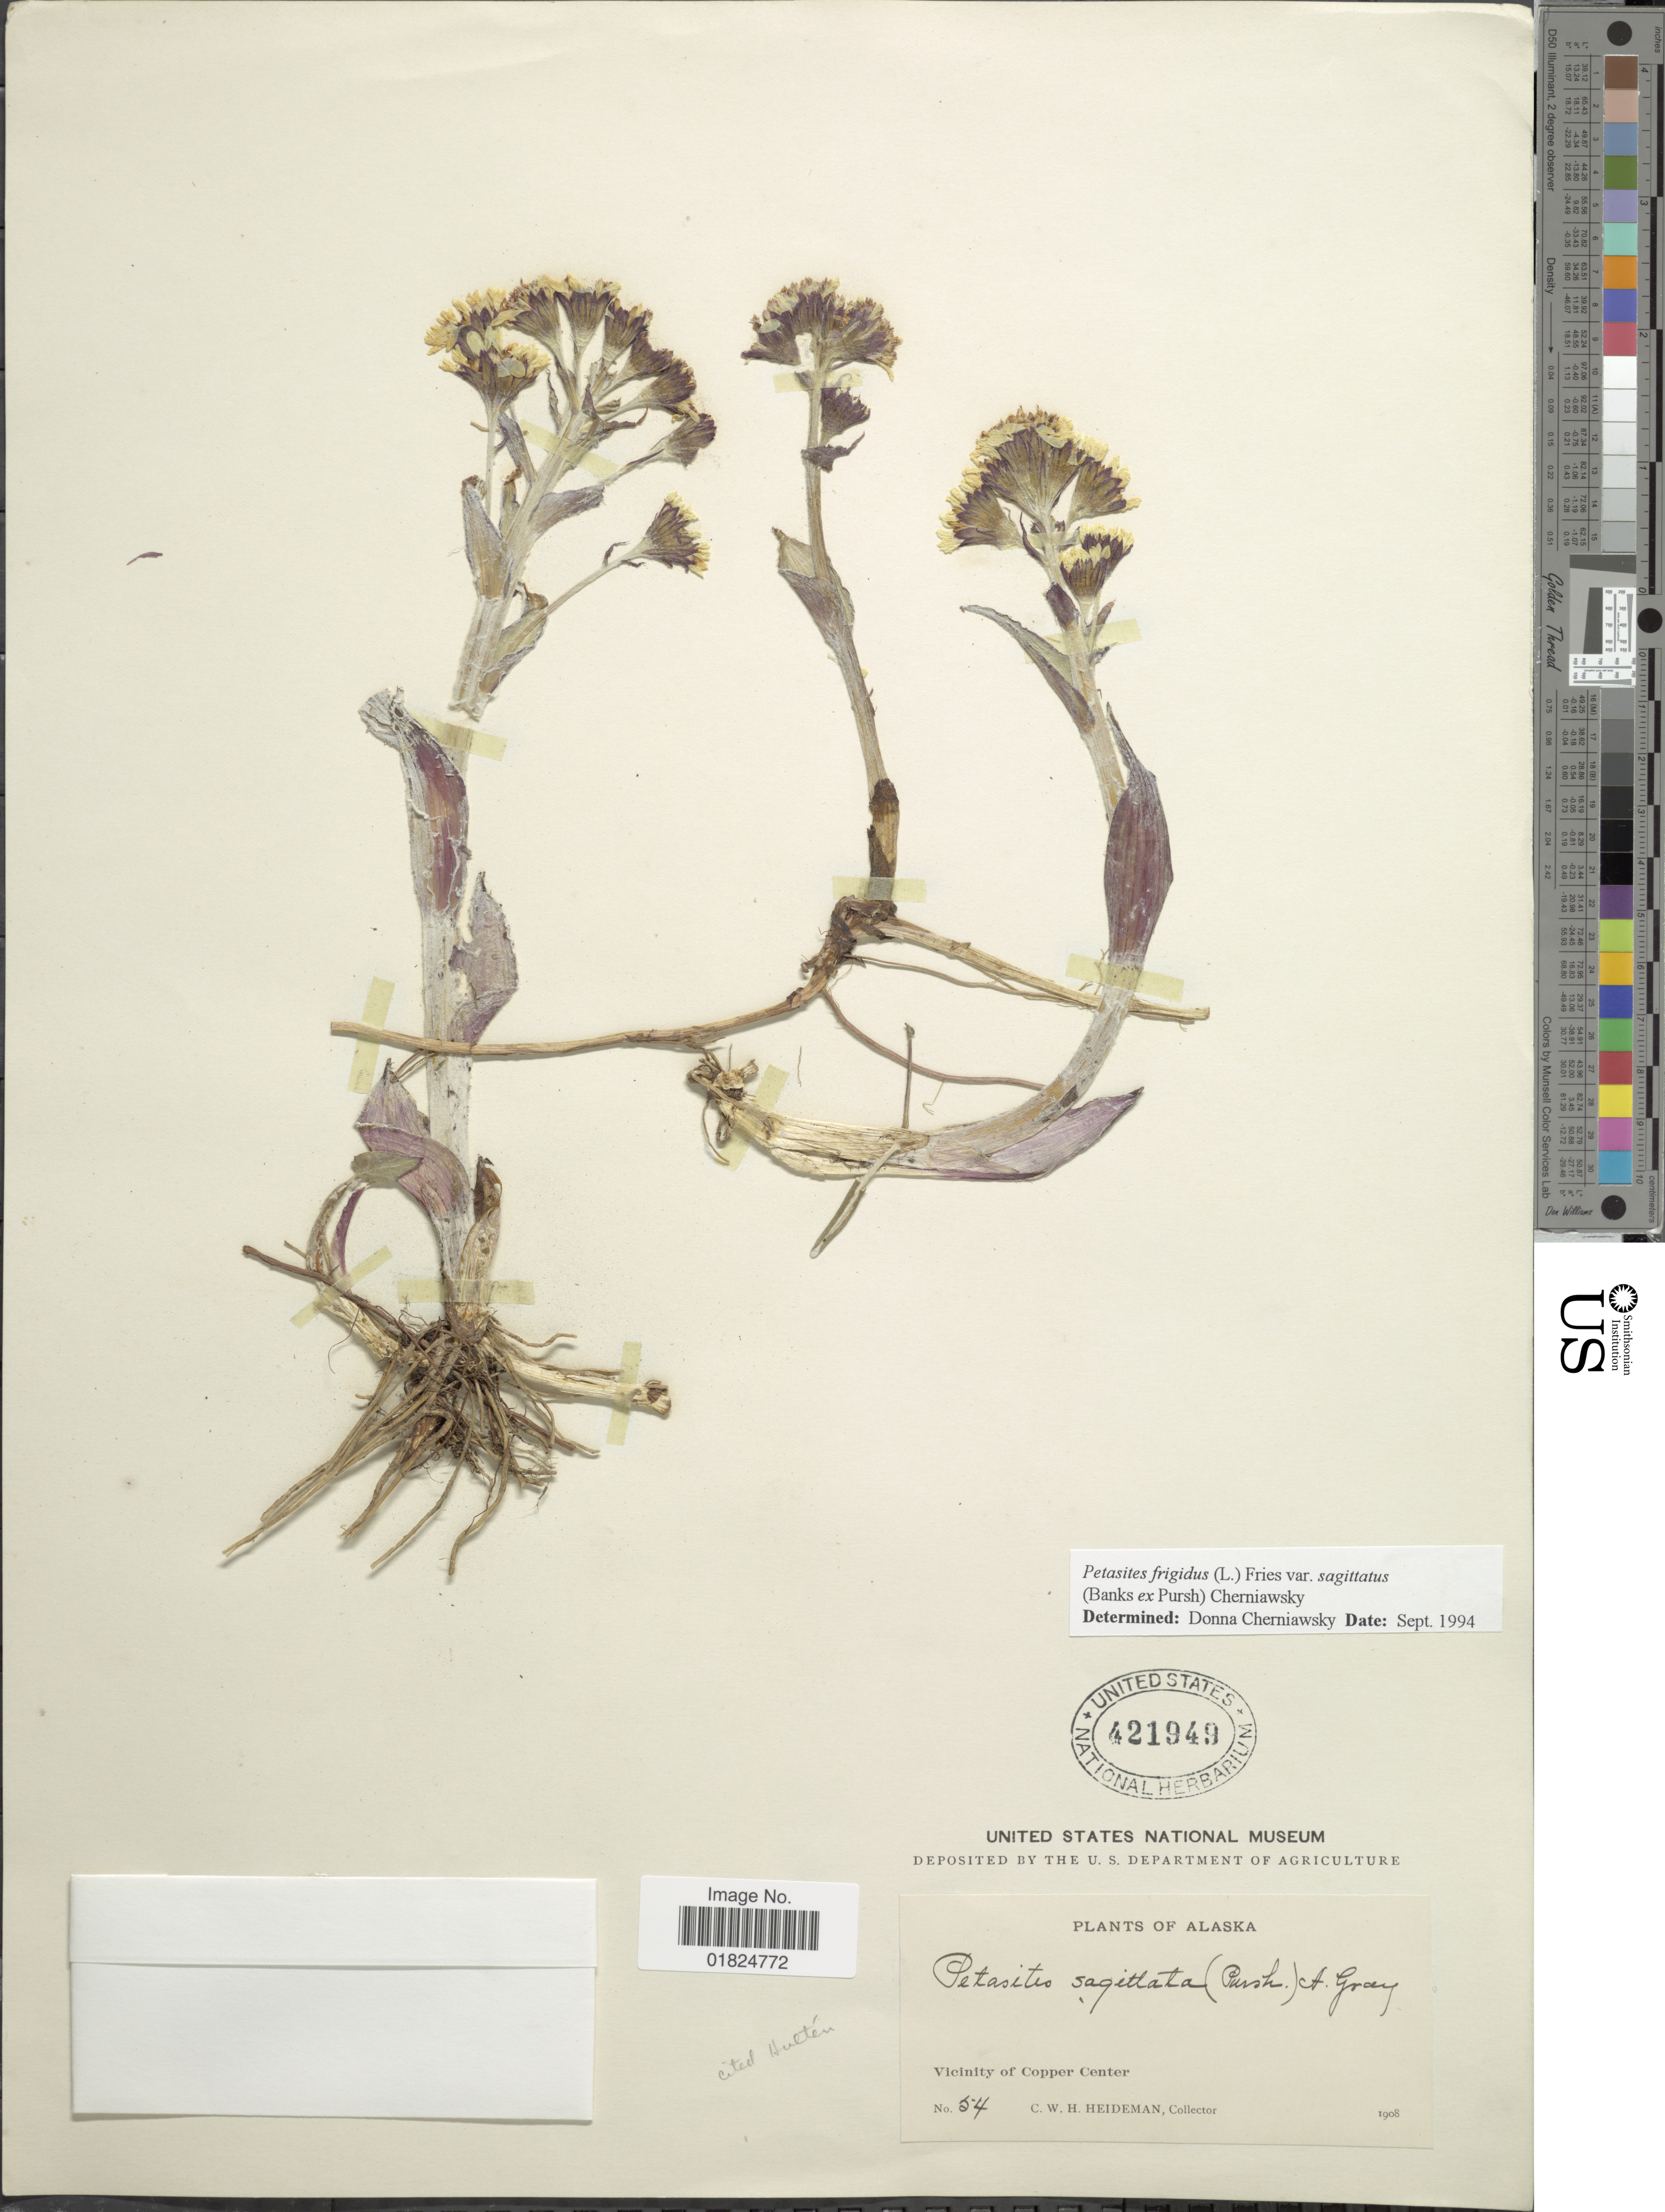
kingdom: Plantae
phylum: Tracheophyta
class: Magnoliopsida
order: Asterales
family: Asteraceae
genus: Petasites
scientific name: Petasites frigidus var. sagittatus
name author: (Banks ex Pursh) Cherniawsky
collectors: C. Heideman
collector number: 54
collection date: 1908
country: United States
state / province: Alaska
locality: Alaska. Vicinity of Copper Center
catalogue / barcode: US 421949